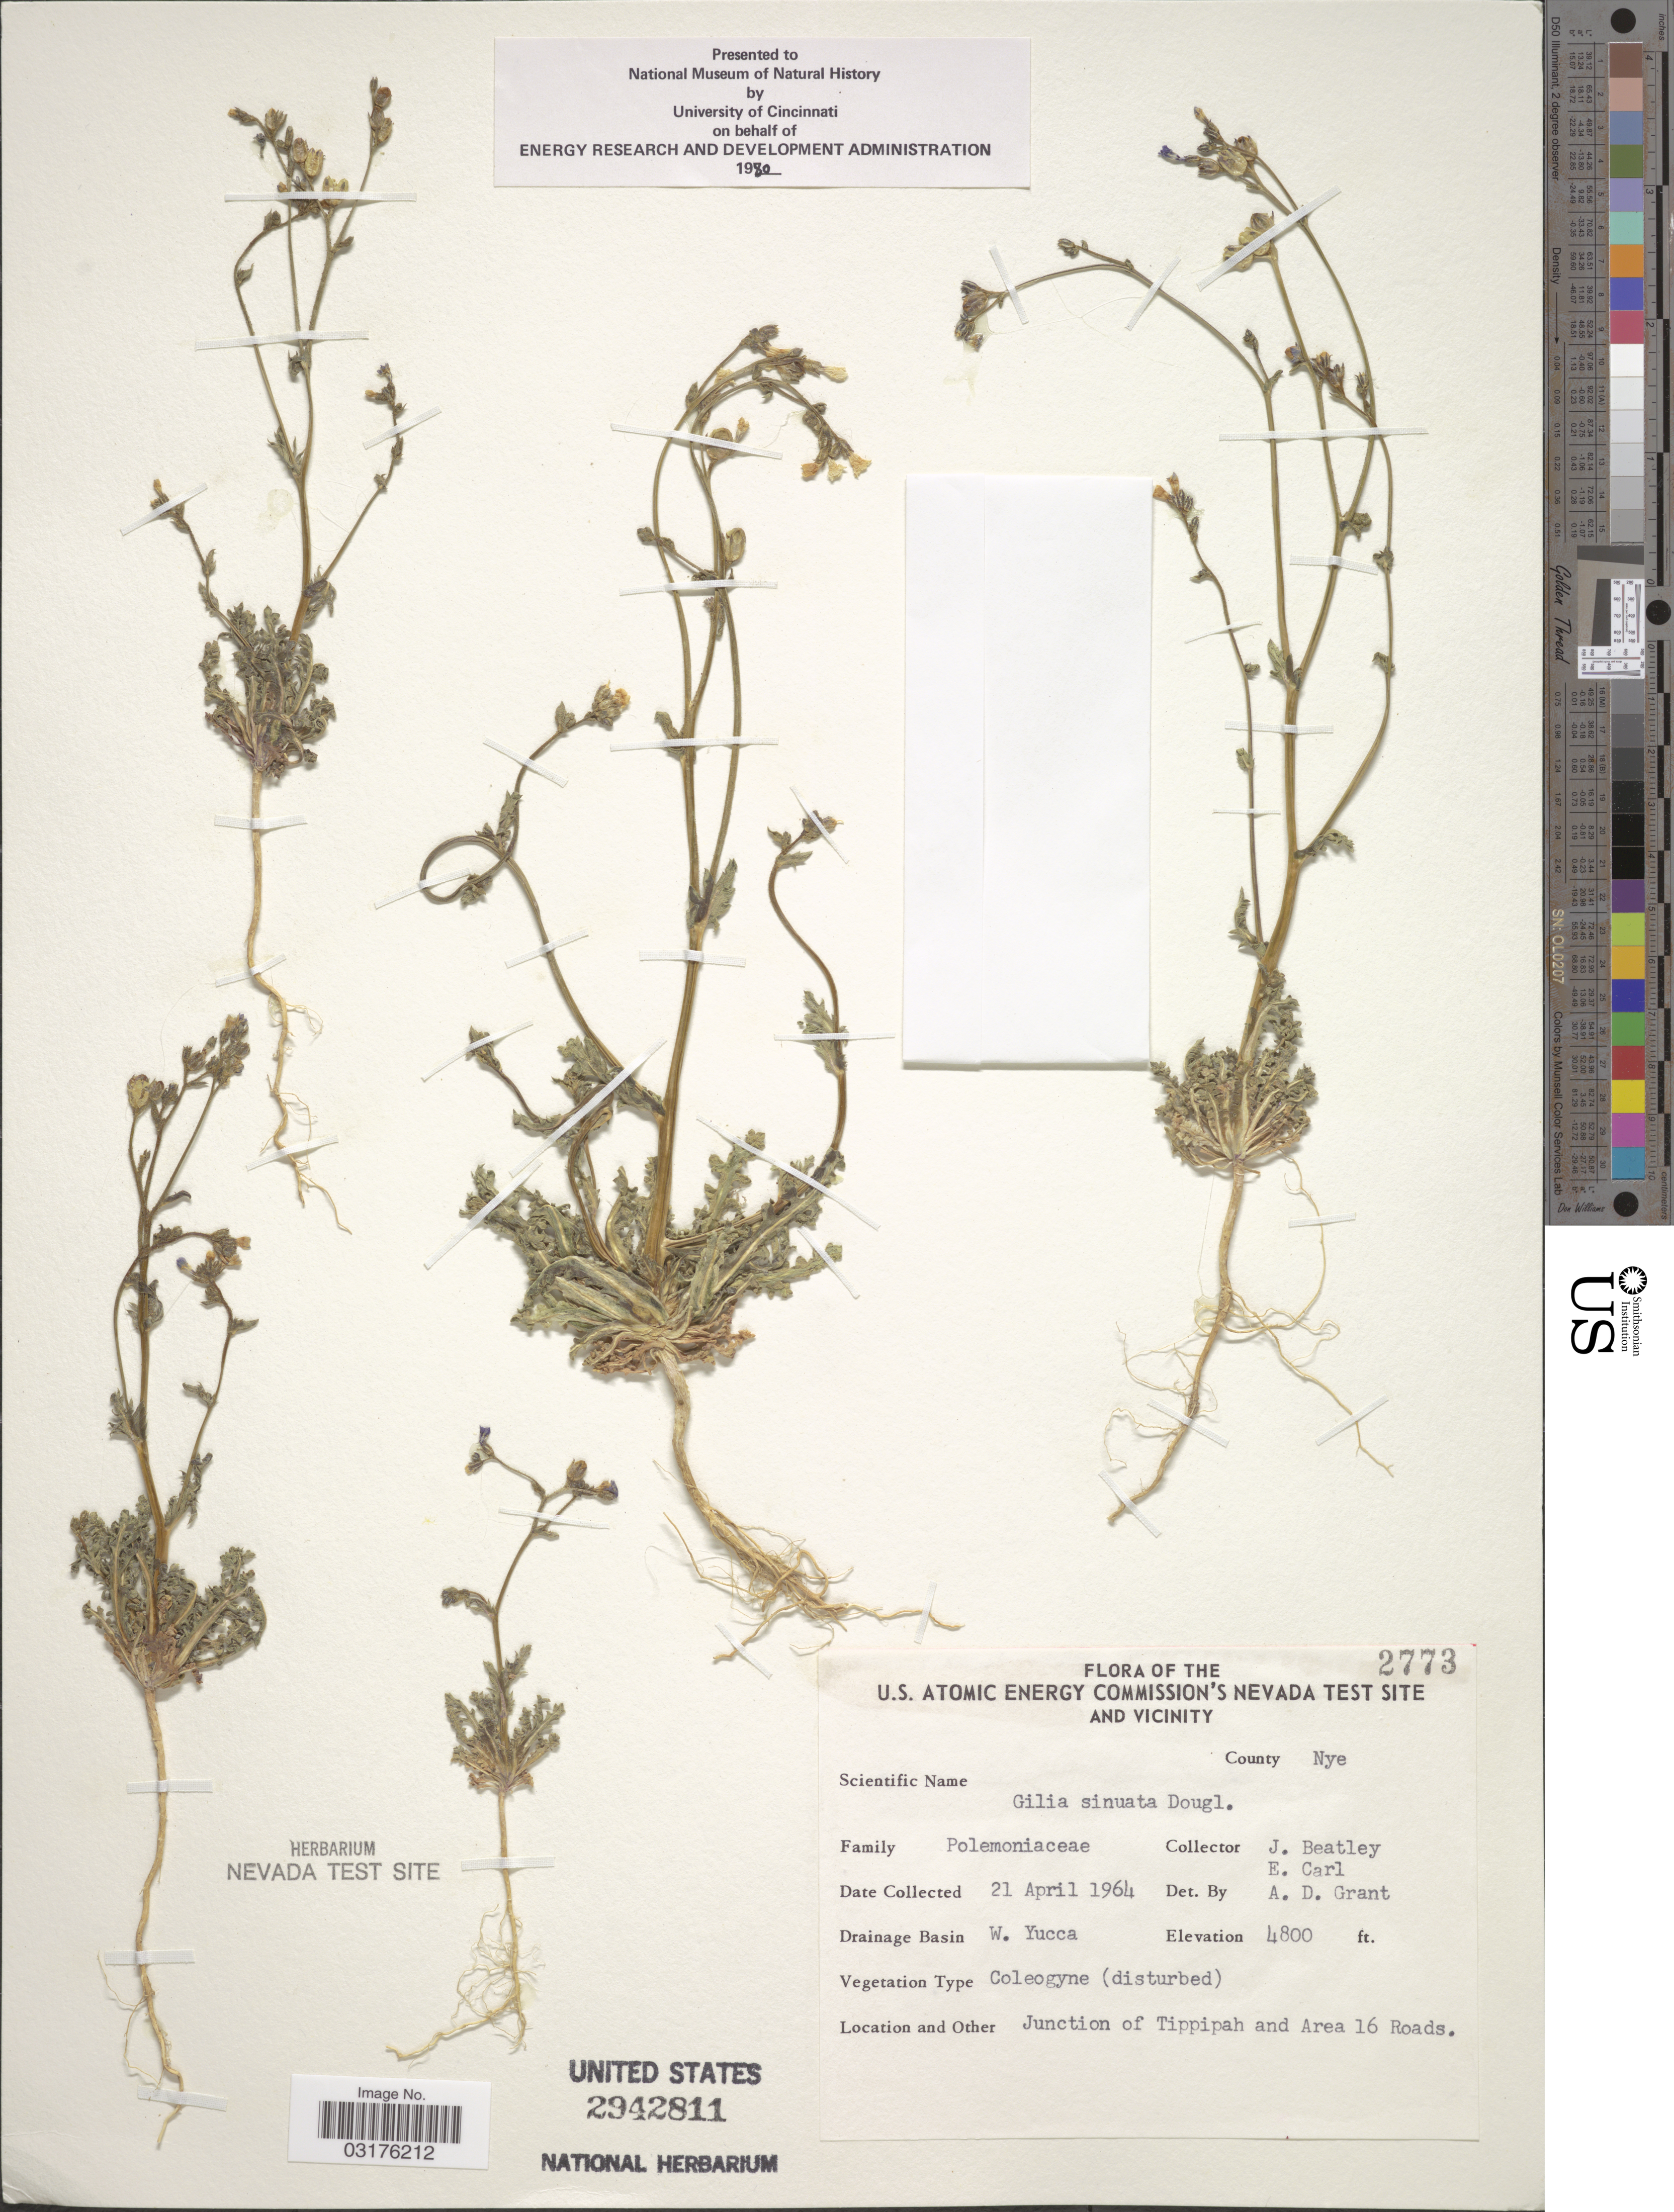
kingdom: Plantae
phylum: Tracheophyta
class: Magnoliopsida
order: Ericales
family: Polemoniaceae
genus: Gilia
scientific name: Gilia sinuata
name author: Douglas ex Benth.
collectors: J. C. Beatley & E. Carl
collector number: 2773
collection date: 1964-04-21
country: United States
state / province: Nevada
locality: The U.S. Atomic Energy Commission's Nevada Test Site And Vicinity, County Nye, Drainage Basin W. Yucca, Junction of Tippipah and Area 16 Roads.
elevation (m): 1463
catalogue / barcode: US 2942811